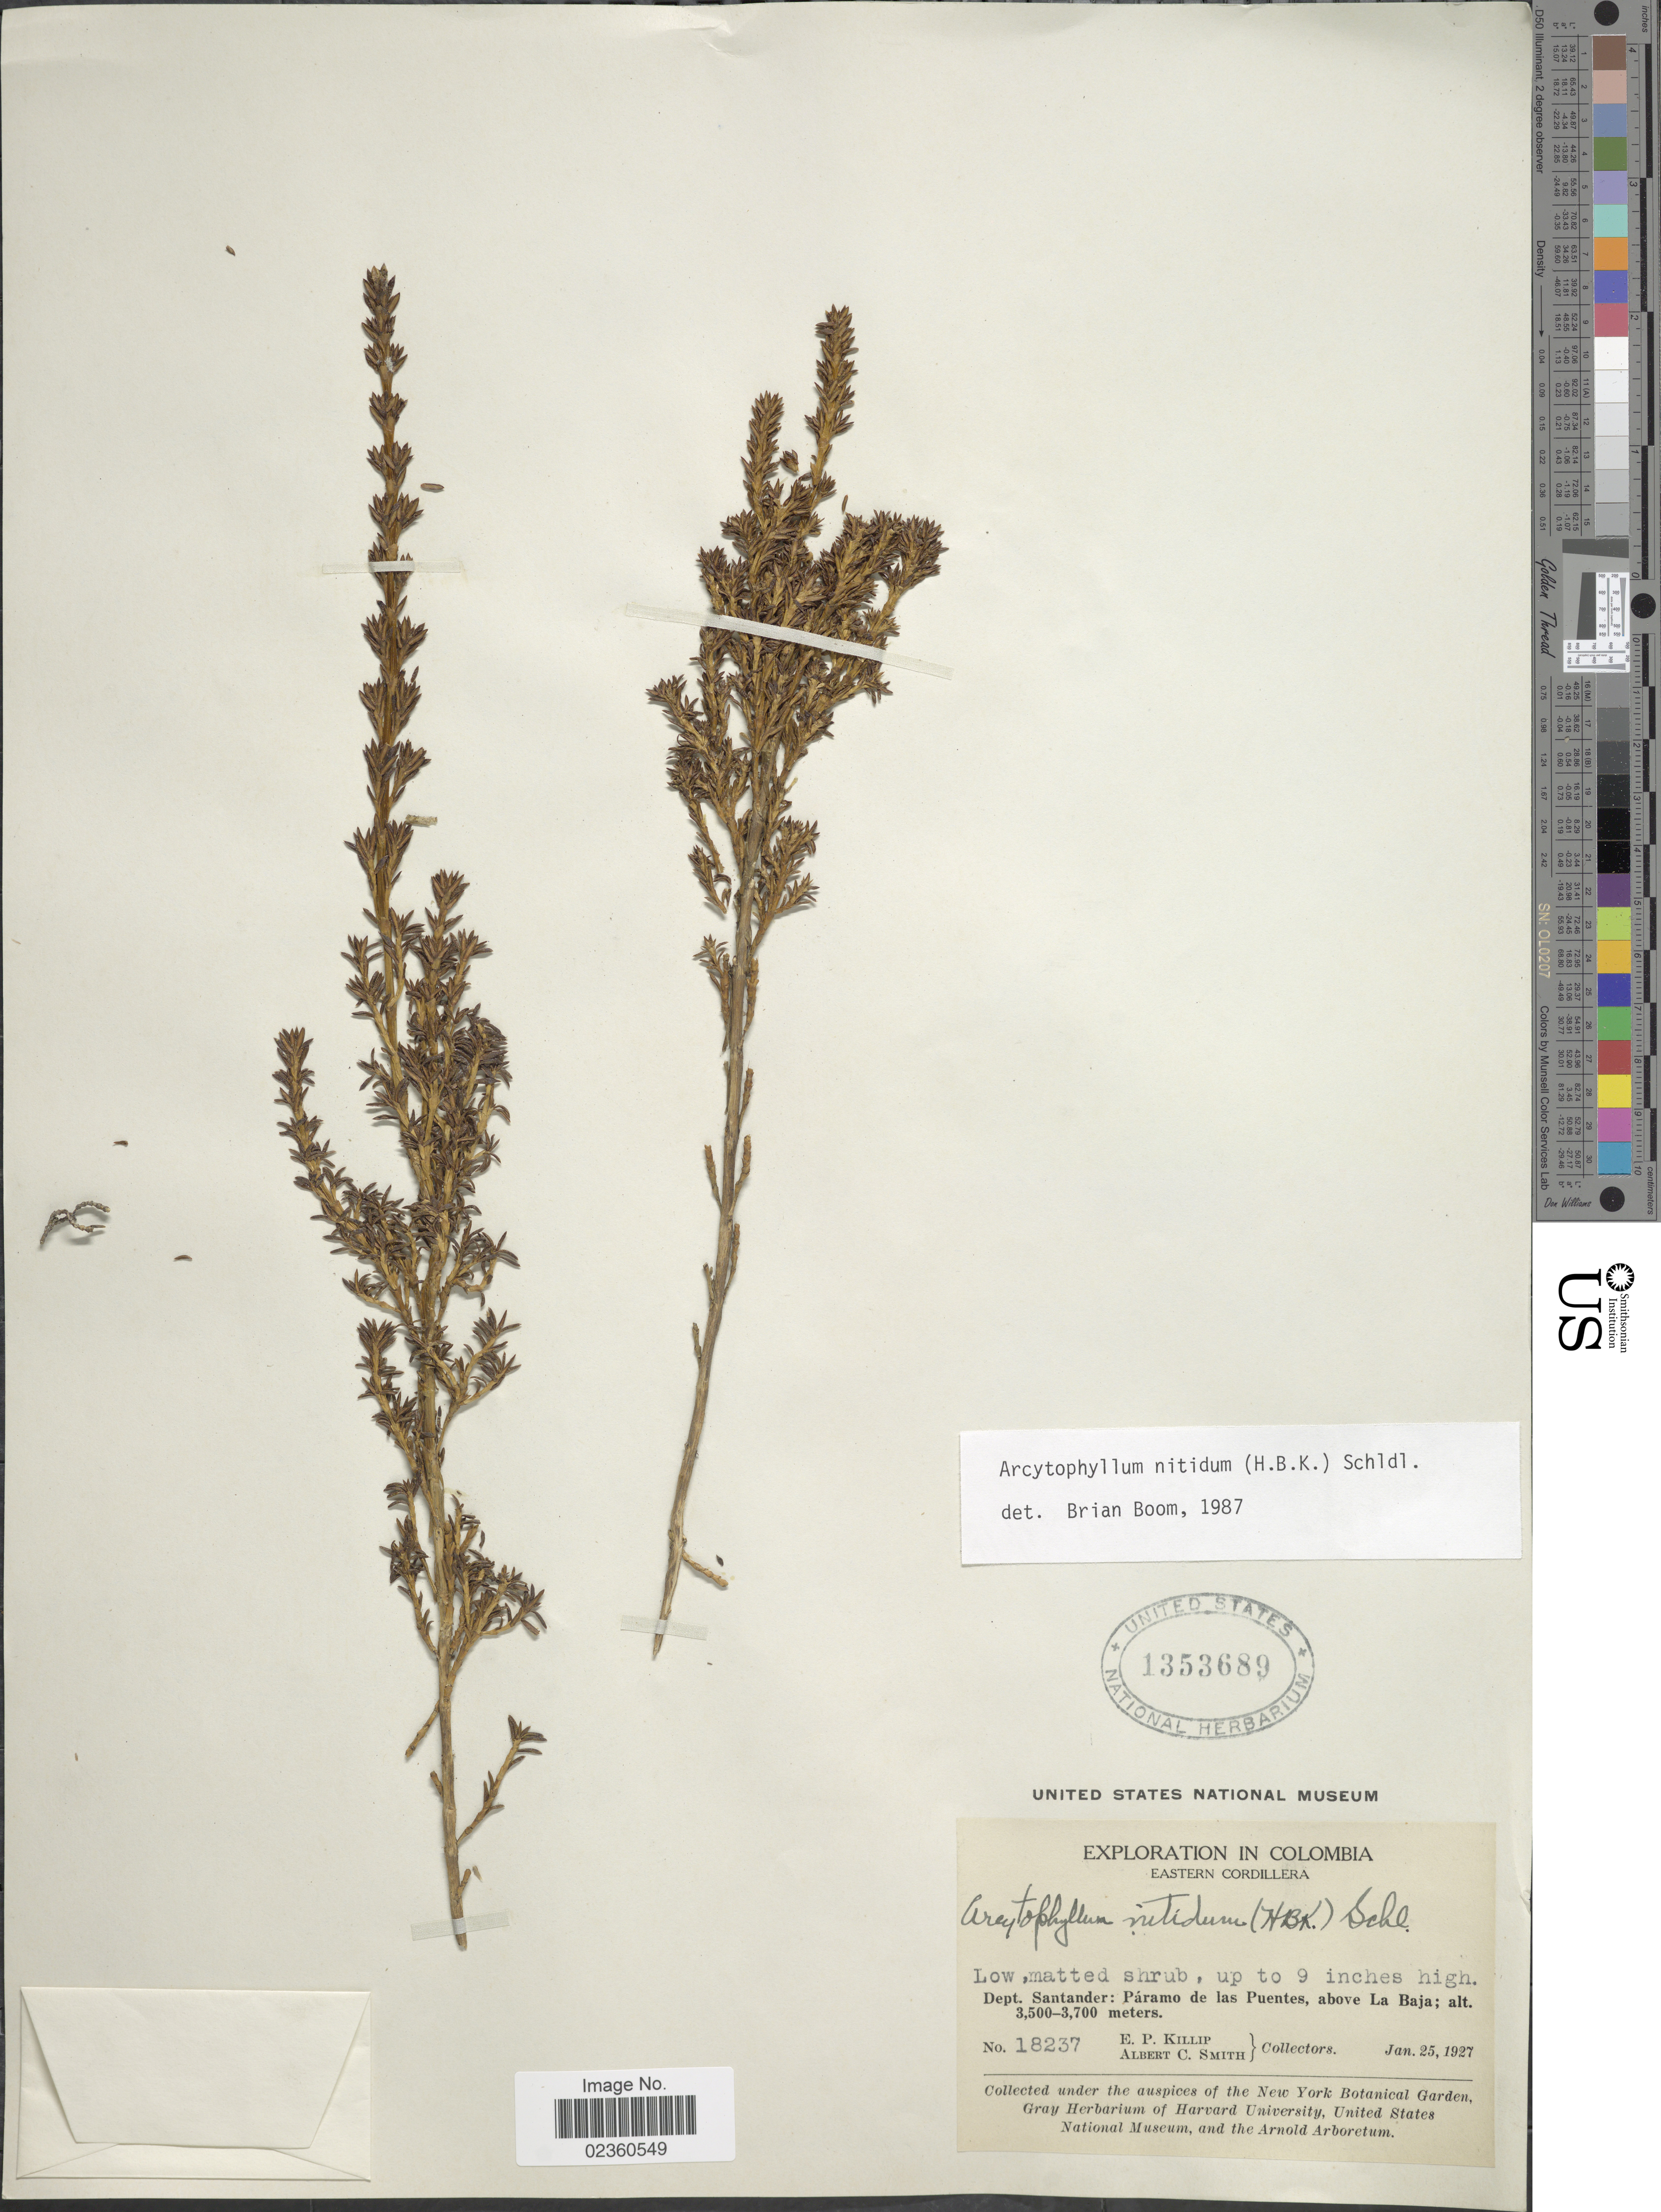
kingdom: Plantae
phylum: Tracheophyta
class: Magnoliopsida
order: Gentianales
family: Rubiaceae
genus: Arcytophyllum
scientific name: Arcytophyllum nitidum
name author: (Kunth) Schltdl.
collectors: E. P. Killip & A. C. Smith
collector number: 18237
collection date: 1927-01-25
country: Colombia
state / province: Santander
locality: Eastern Cordillera Dept. Santander: Páramo de las Puentes, above La Baja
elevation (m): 3500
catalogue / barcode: US 1353689